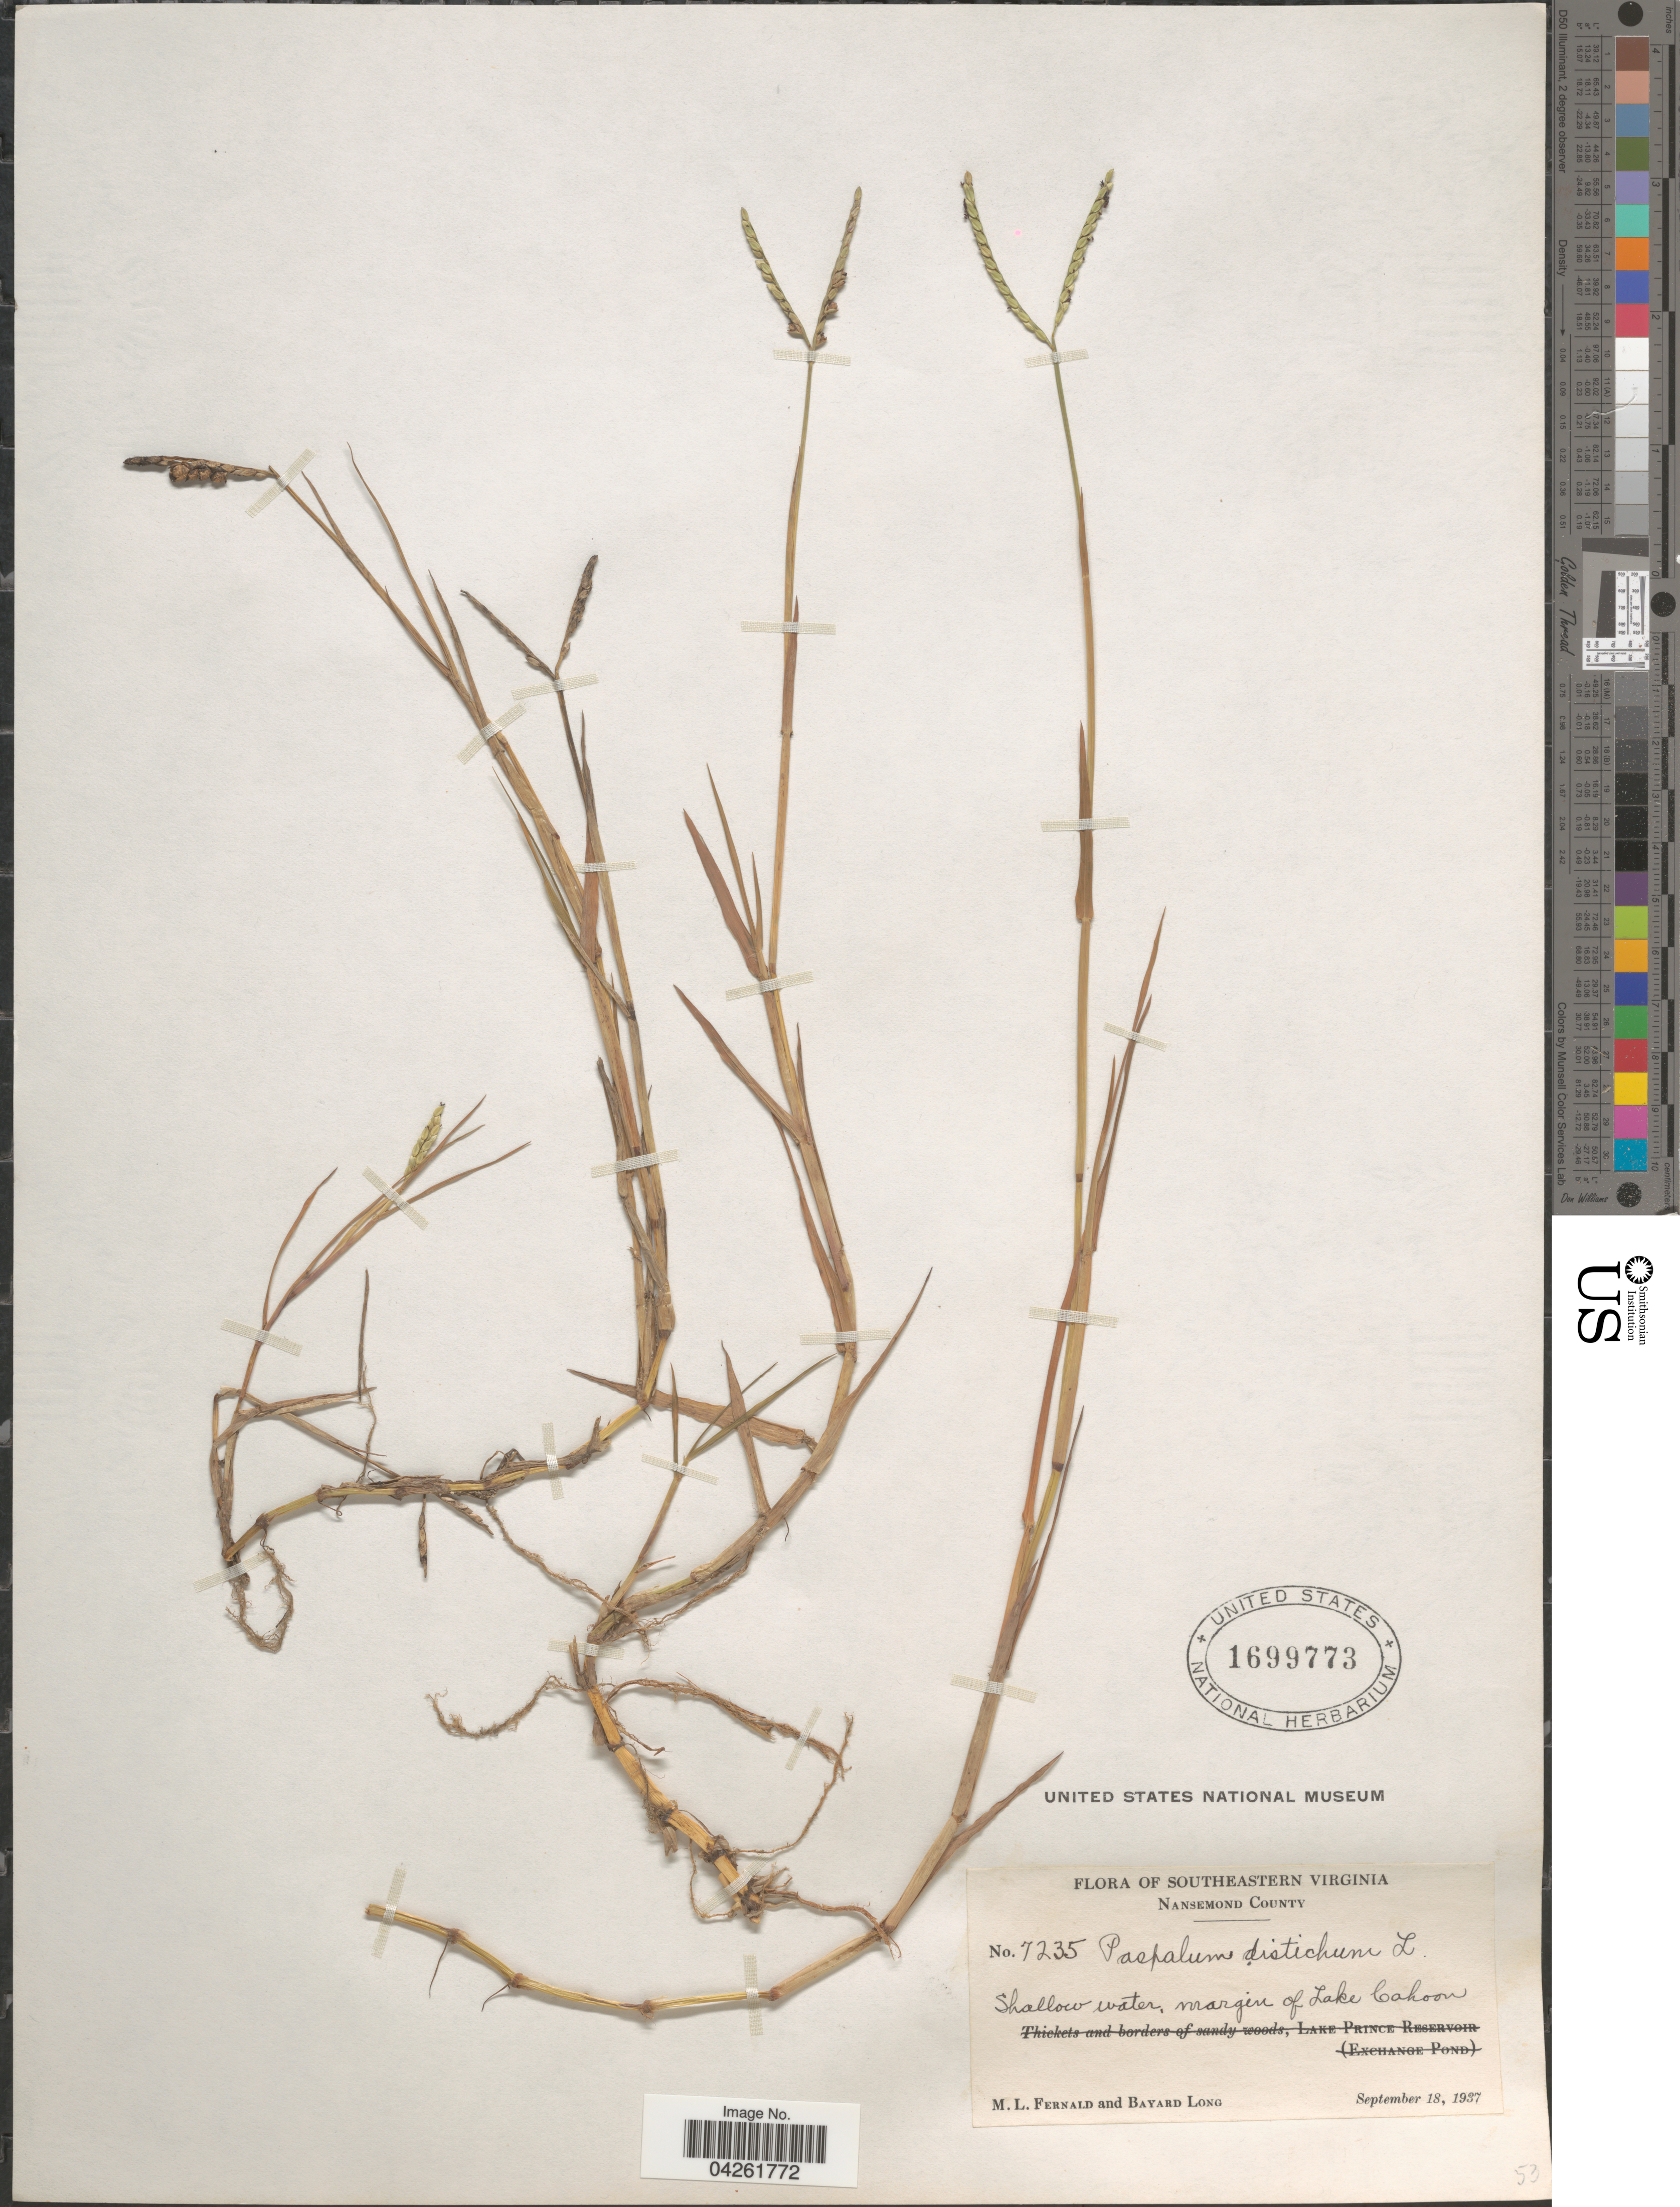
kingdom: Plantae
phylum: Tracheophyta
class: Liliopsida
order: Poales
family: Poaceae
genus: Paspalum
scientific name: Paspalum distichum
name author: L.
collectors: M. L. Fernald & B. Long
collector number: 7235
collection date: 1937-09-18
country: United States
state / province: Virginia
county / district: City of Suffolk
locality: Southeastern Virginia. Nansemond County. Shallow water, margin of Lake Cahoon.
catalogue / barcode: US 1699773